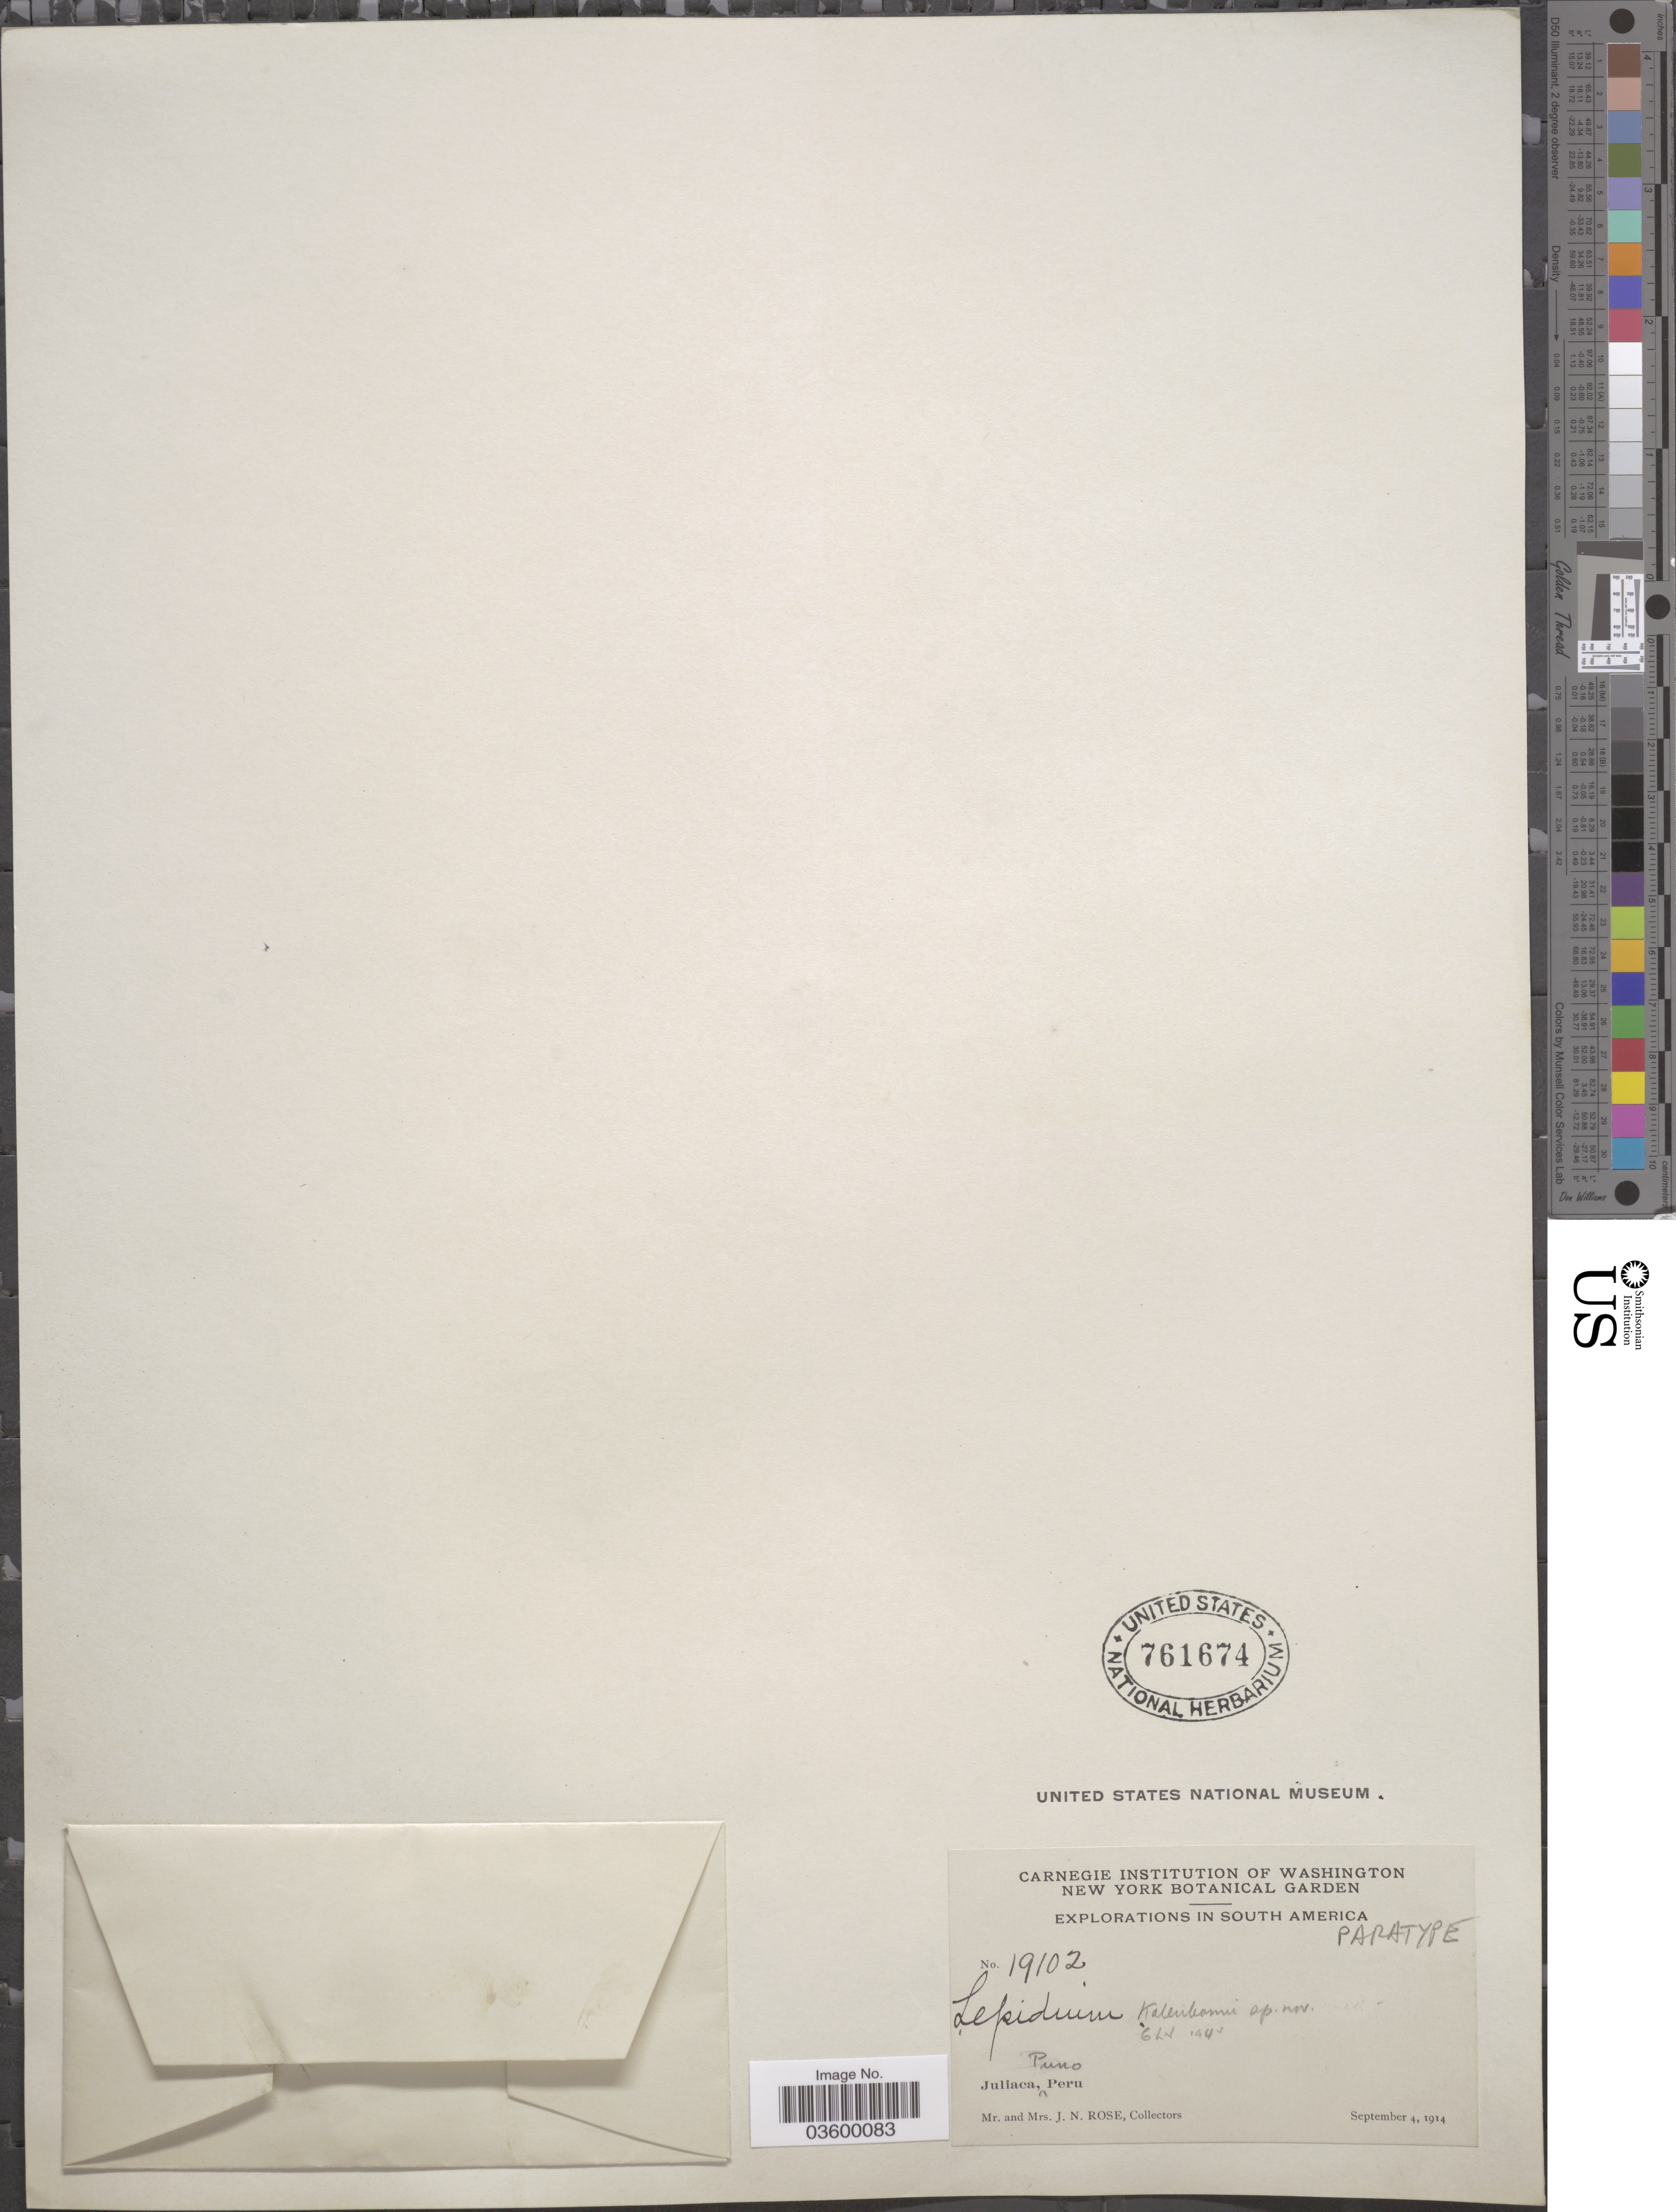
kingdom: Plantae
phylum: Tracheophyta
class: Magnoliopsida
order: Brassicales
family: Brassicaceae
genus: Lepidium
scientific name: Lepidium kalenbornii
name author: C.L. Hitchc.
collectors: J. N. Rose & L. B. Rose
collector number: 19102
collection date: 1914-09-04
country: Peru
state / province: Puno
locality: Juliaca.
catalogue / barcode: US 761674